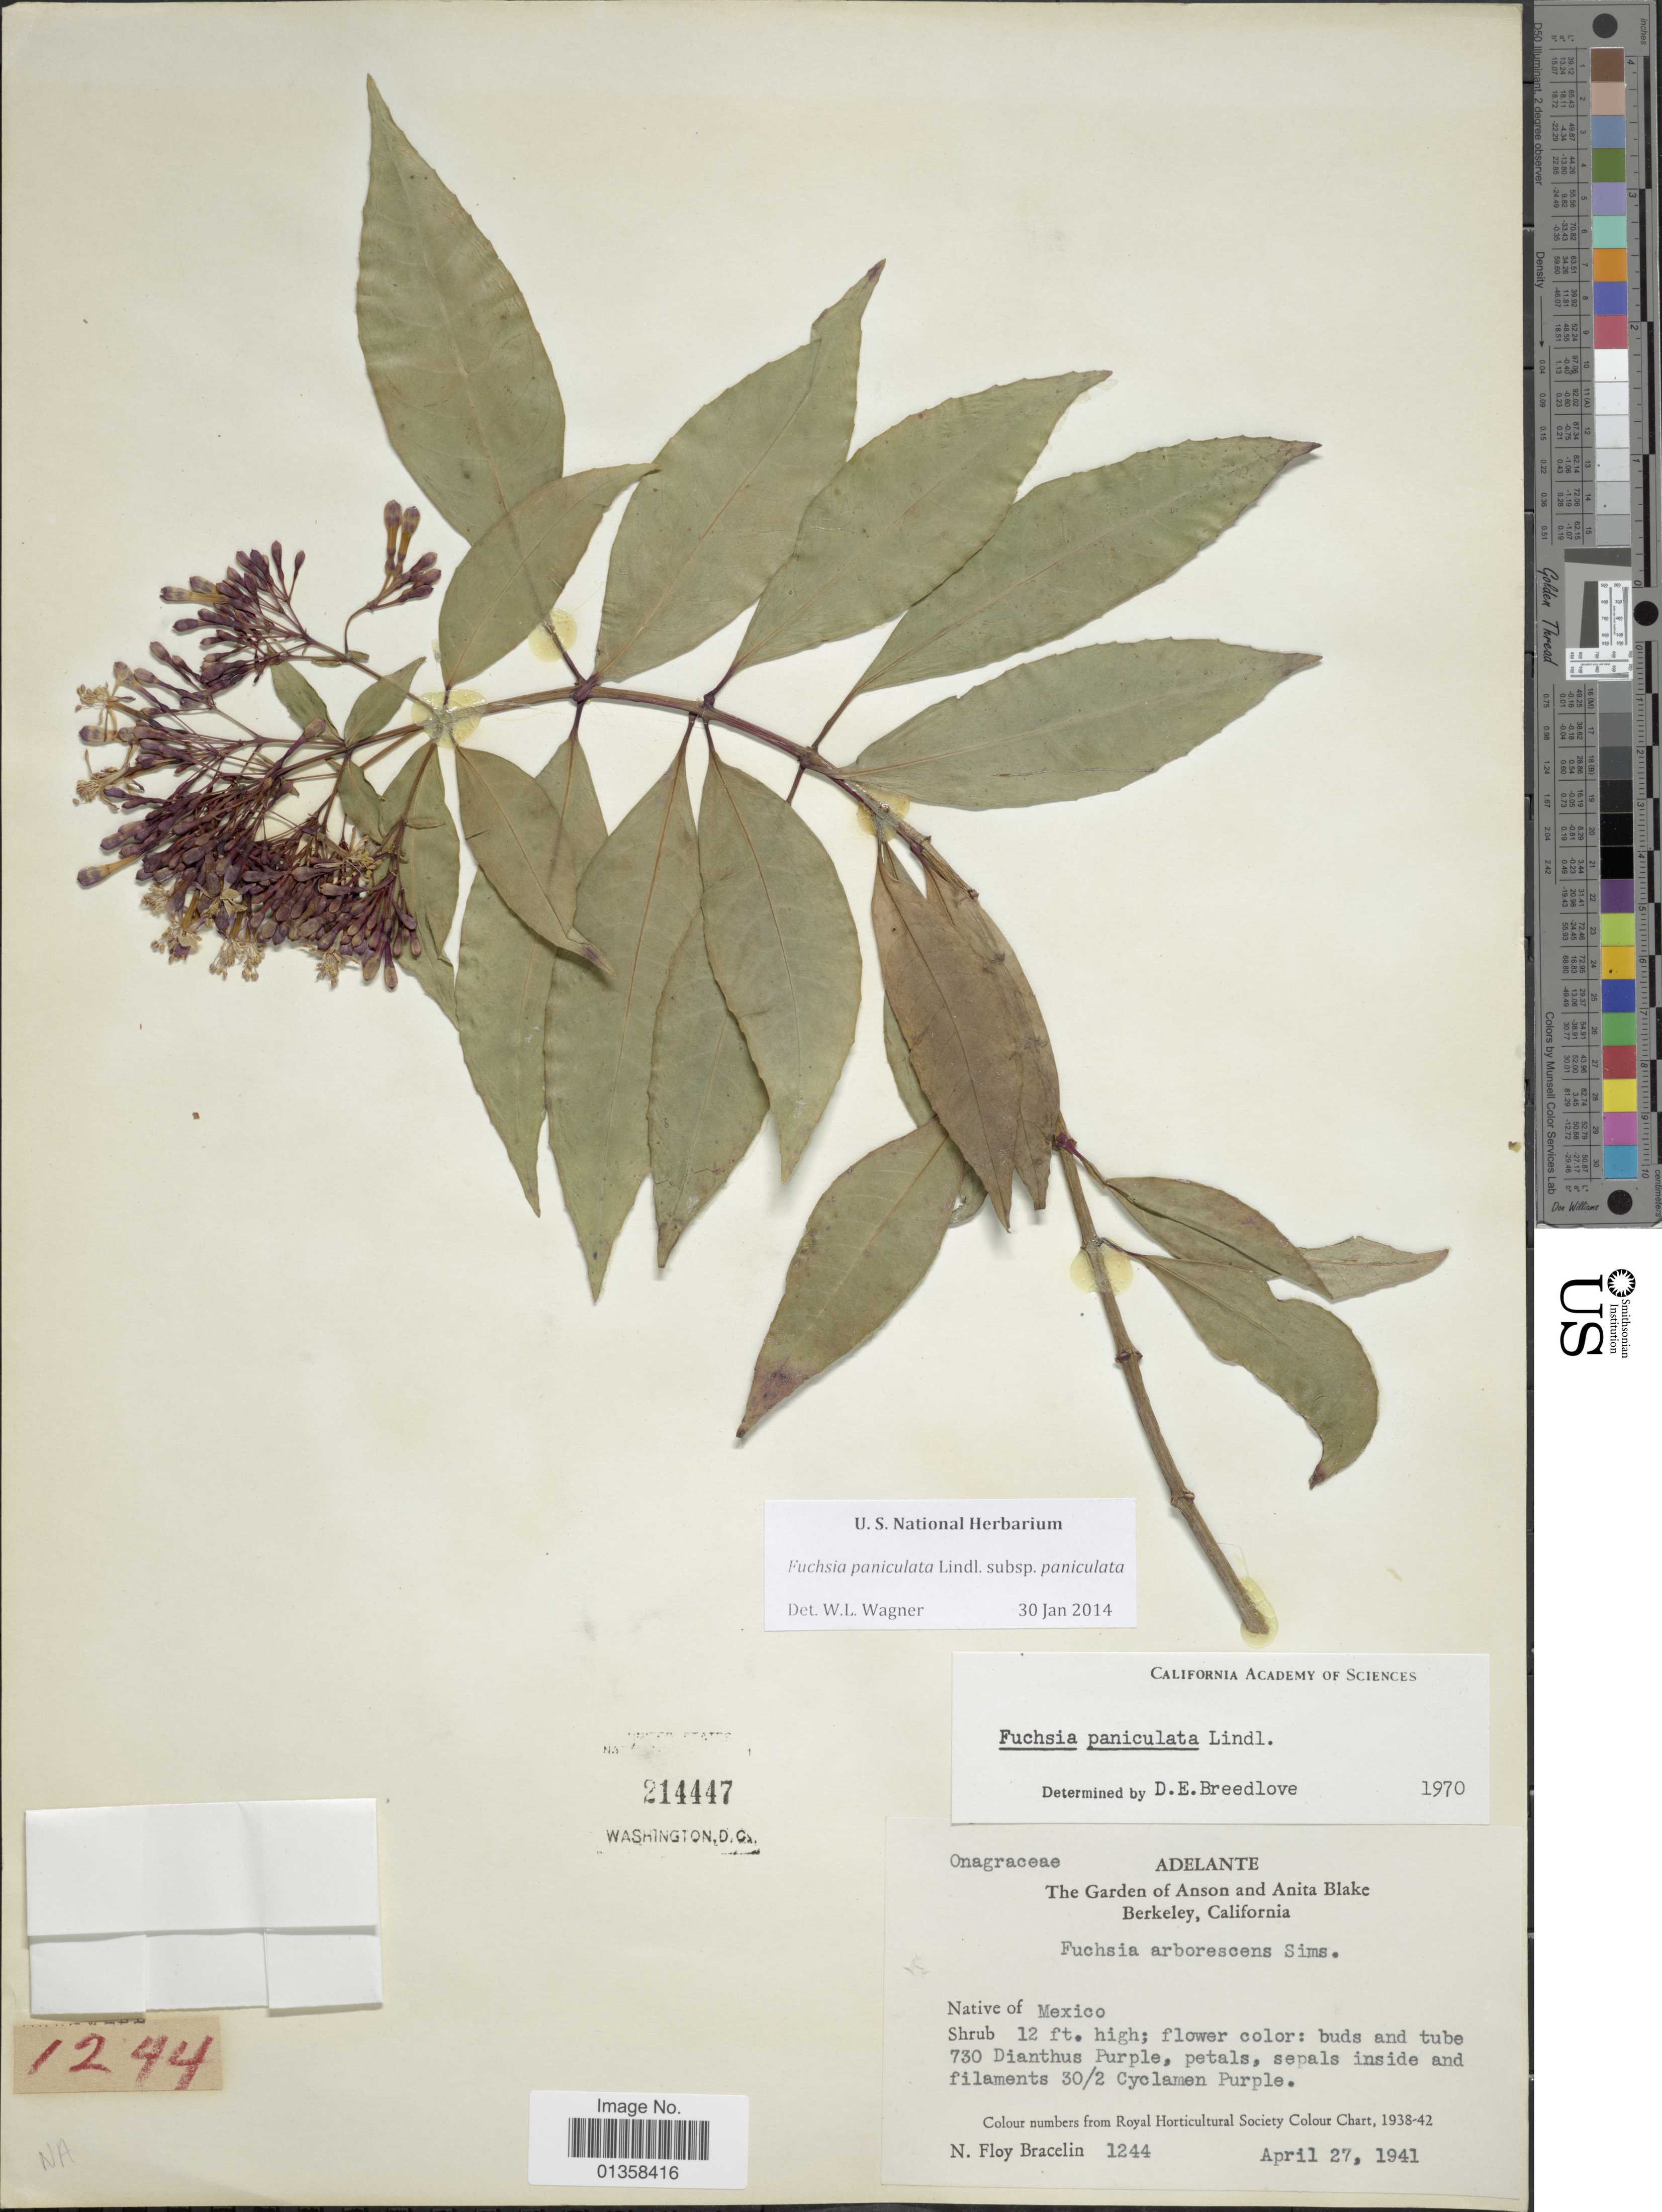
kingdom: Plantae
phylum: Tracheophyta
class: Magnoliopsida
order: Myrtales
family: Onagraceae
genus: Fuchsia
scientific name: Fuchsia paniculata subsp. paniculata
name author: Lindl.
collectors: N. Bracelin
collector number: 1244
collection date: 1941-04-27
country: United States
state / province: California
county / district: Alameda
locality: The Garden of Anton and Anita Blake, Berkeley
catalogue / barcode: US 214447